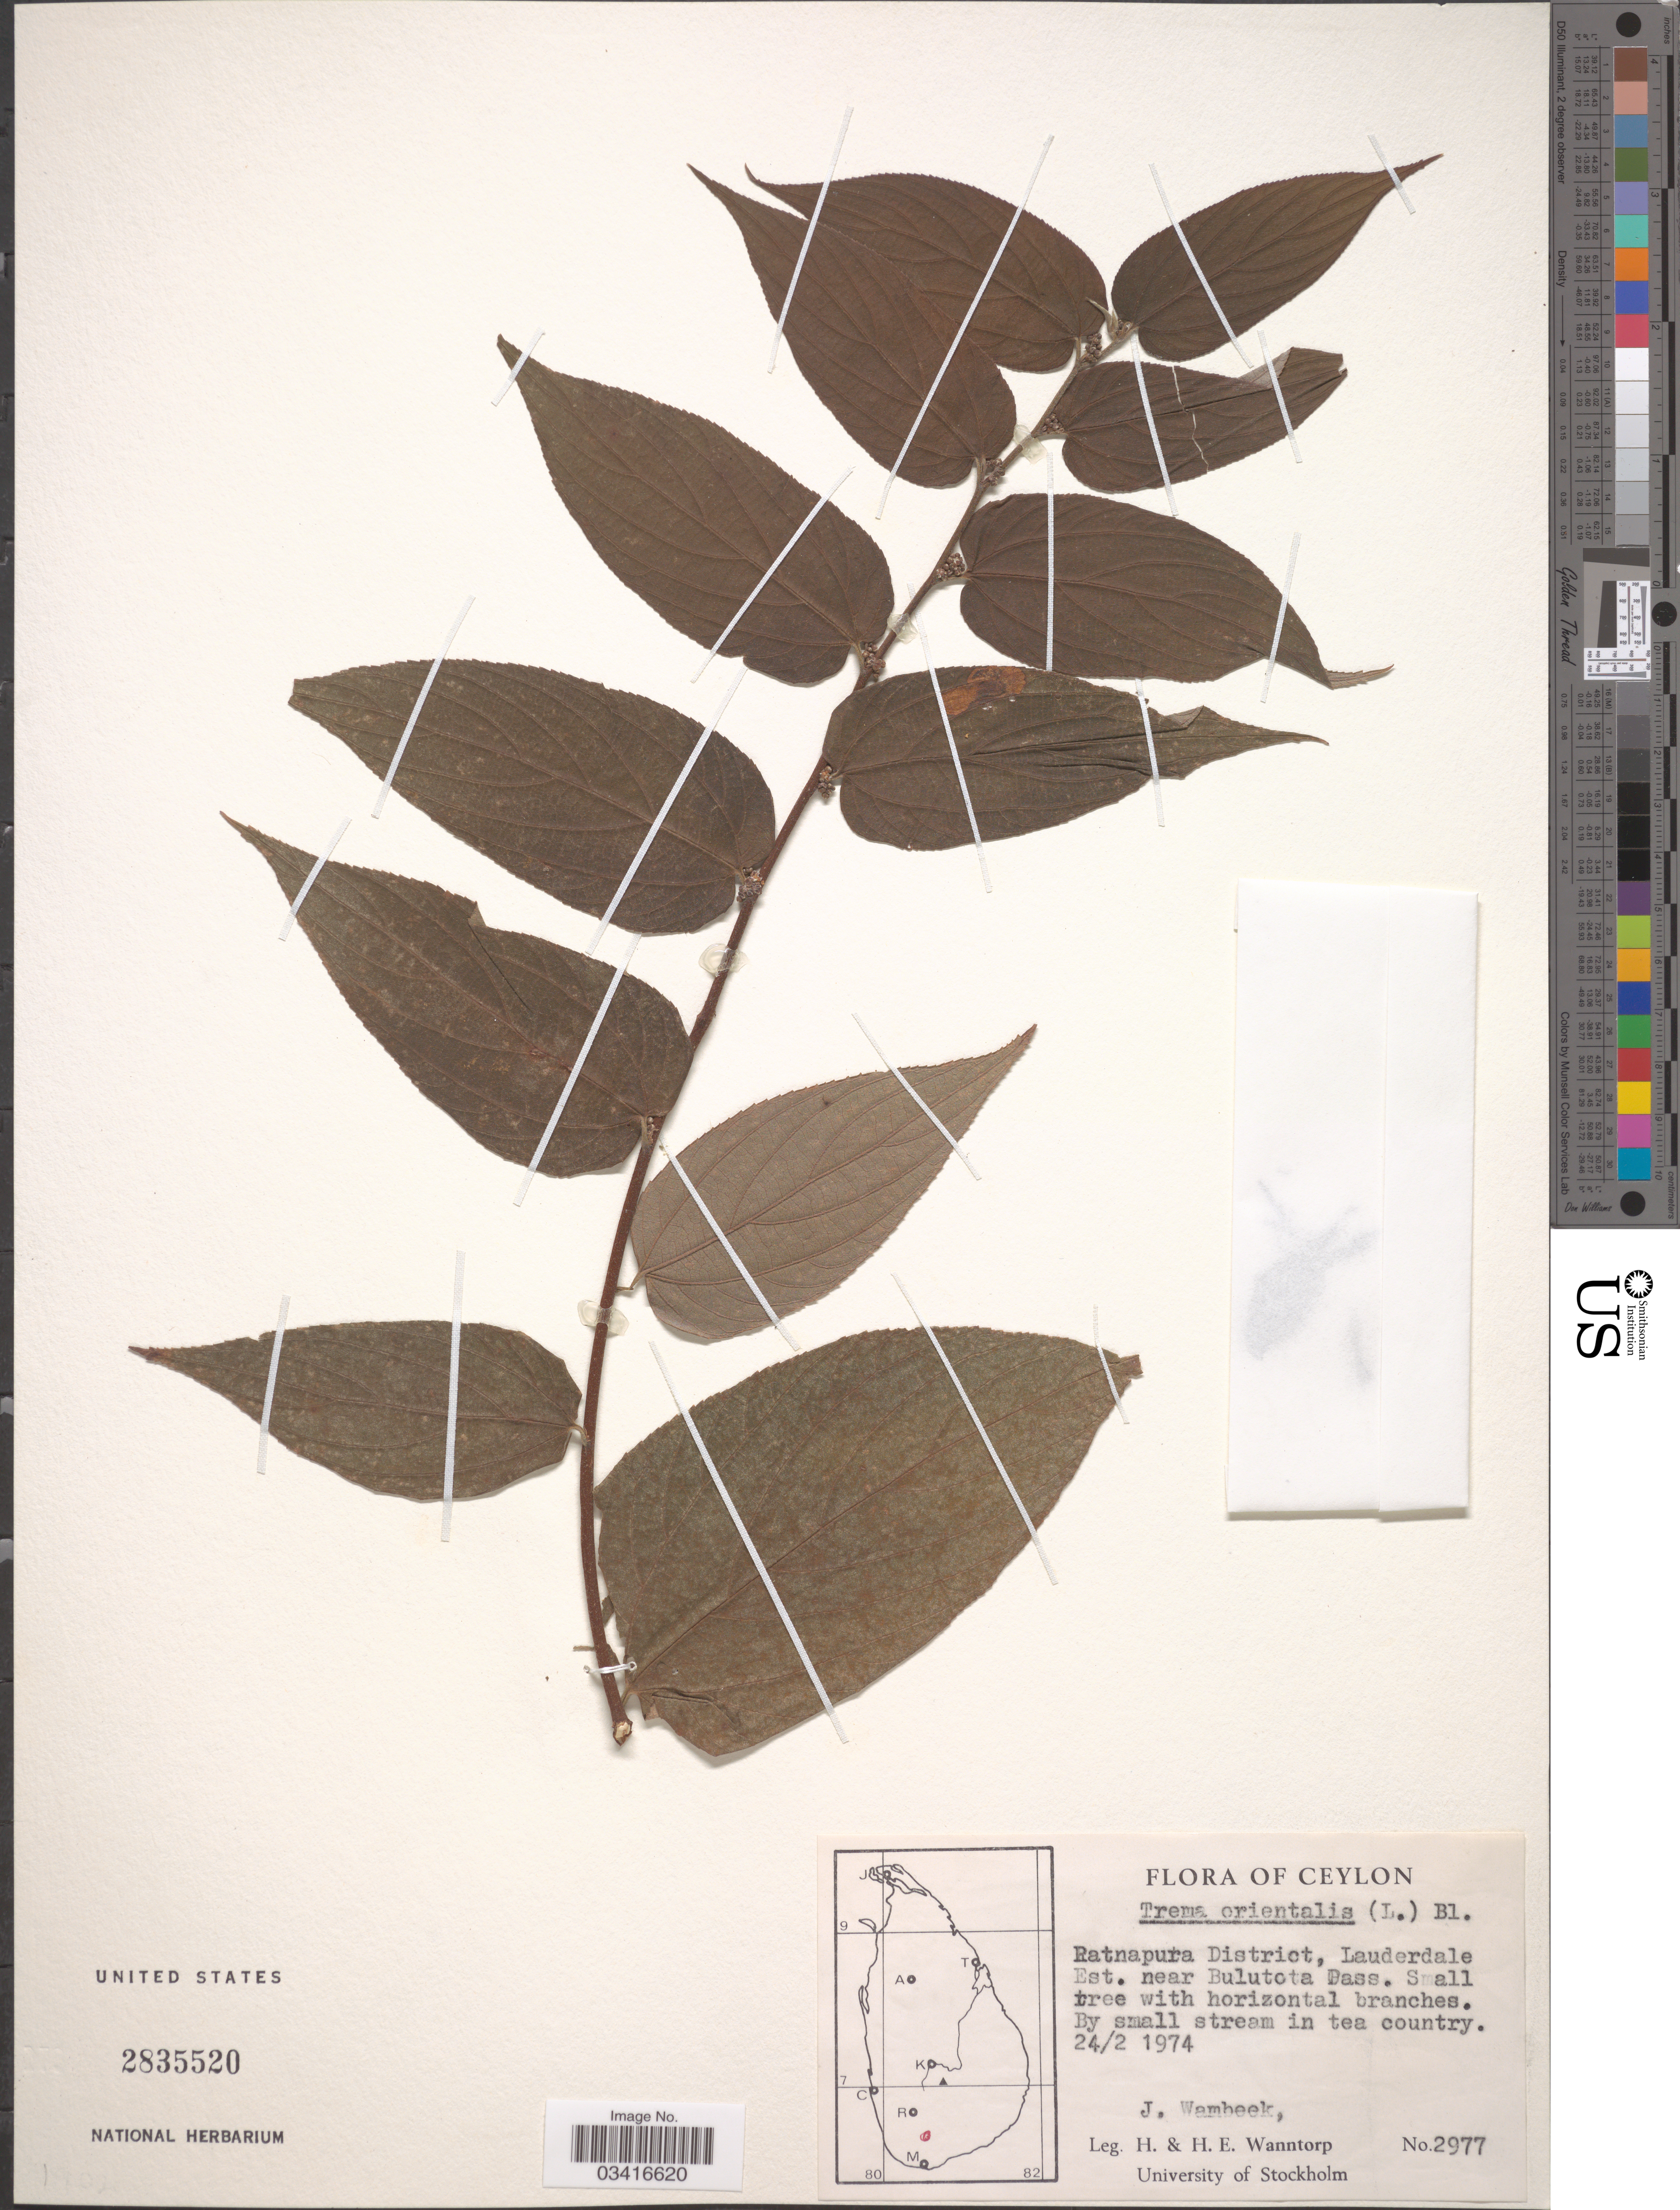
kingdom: Plantae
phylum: Tracheophyta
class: Magnoliopsida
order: Rosales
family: Cannabaceae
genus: Trema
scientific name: Trema orientale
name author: (L.) Blume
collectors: J. Wambeek, H. Wanntorp & H. Wanntorp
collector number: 2977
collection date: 1974-02-24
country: Sri Lanka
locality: Ceylon. Ratnapura District, Lauderdale Est. near Bulutota Pass.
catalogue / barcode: US 2835520